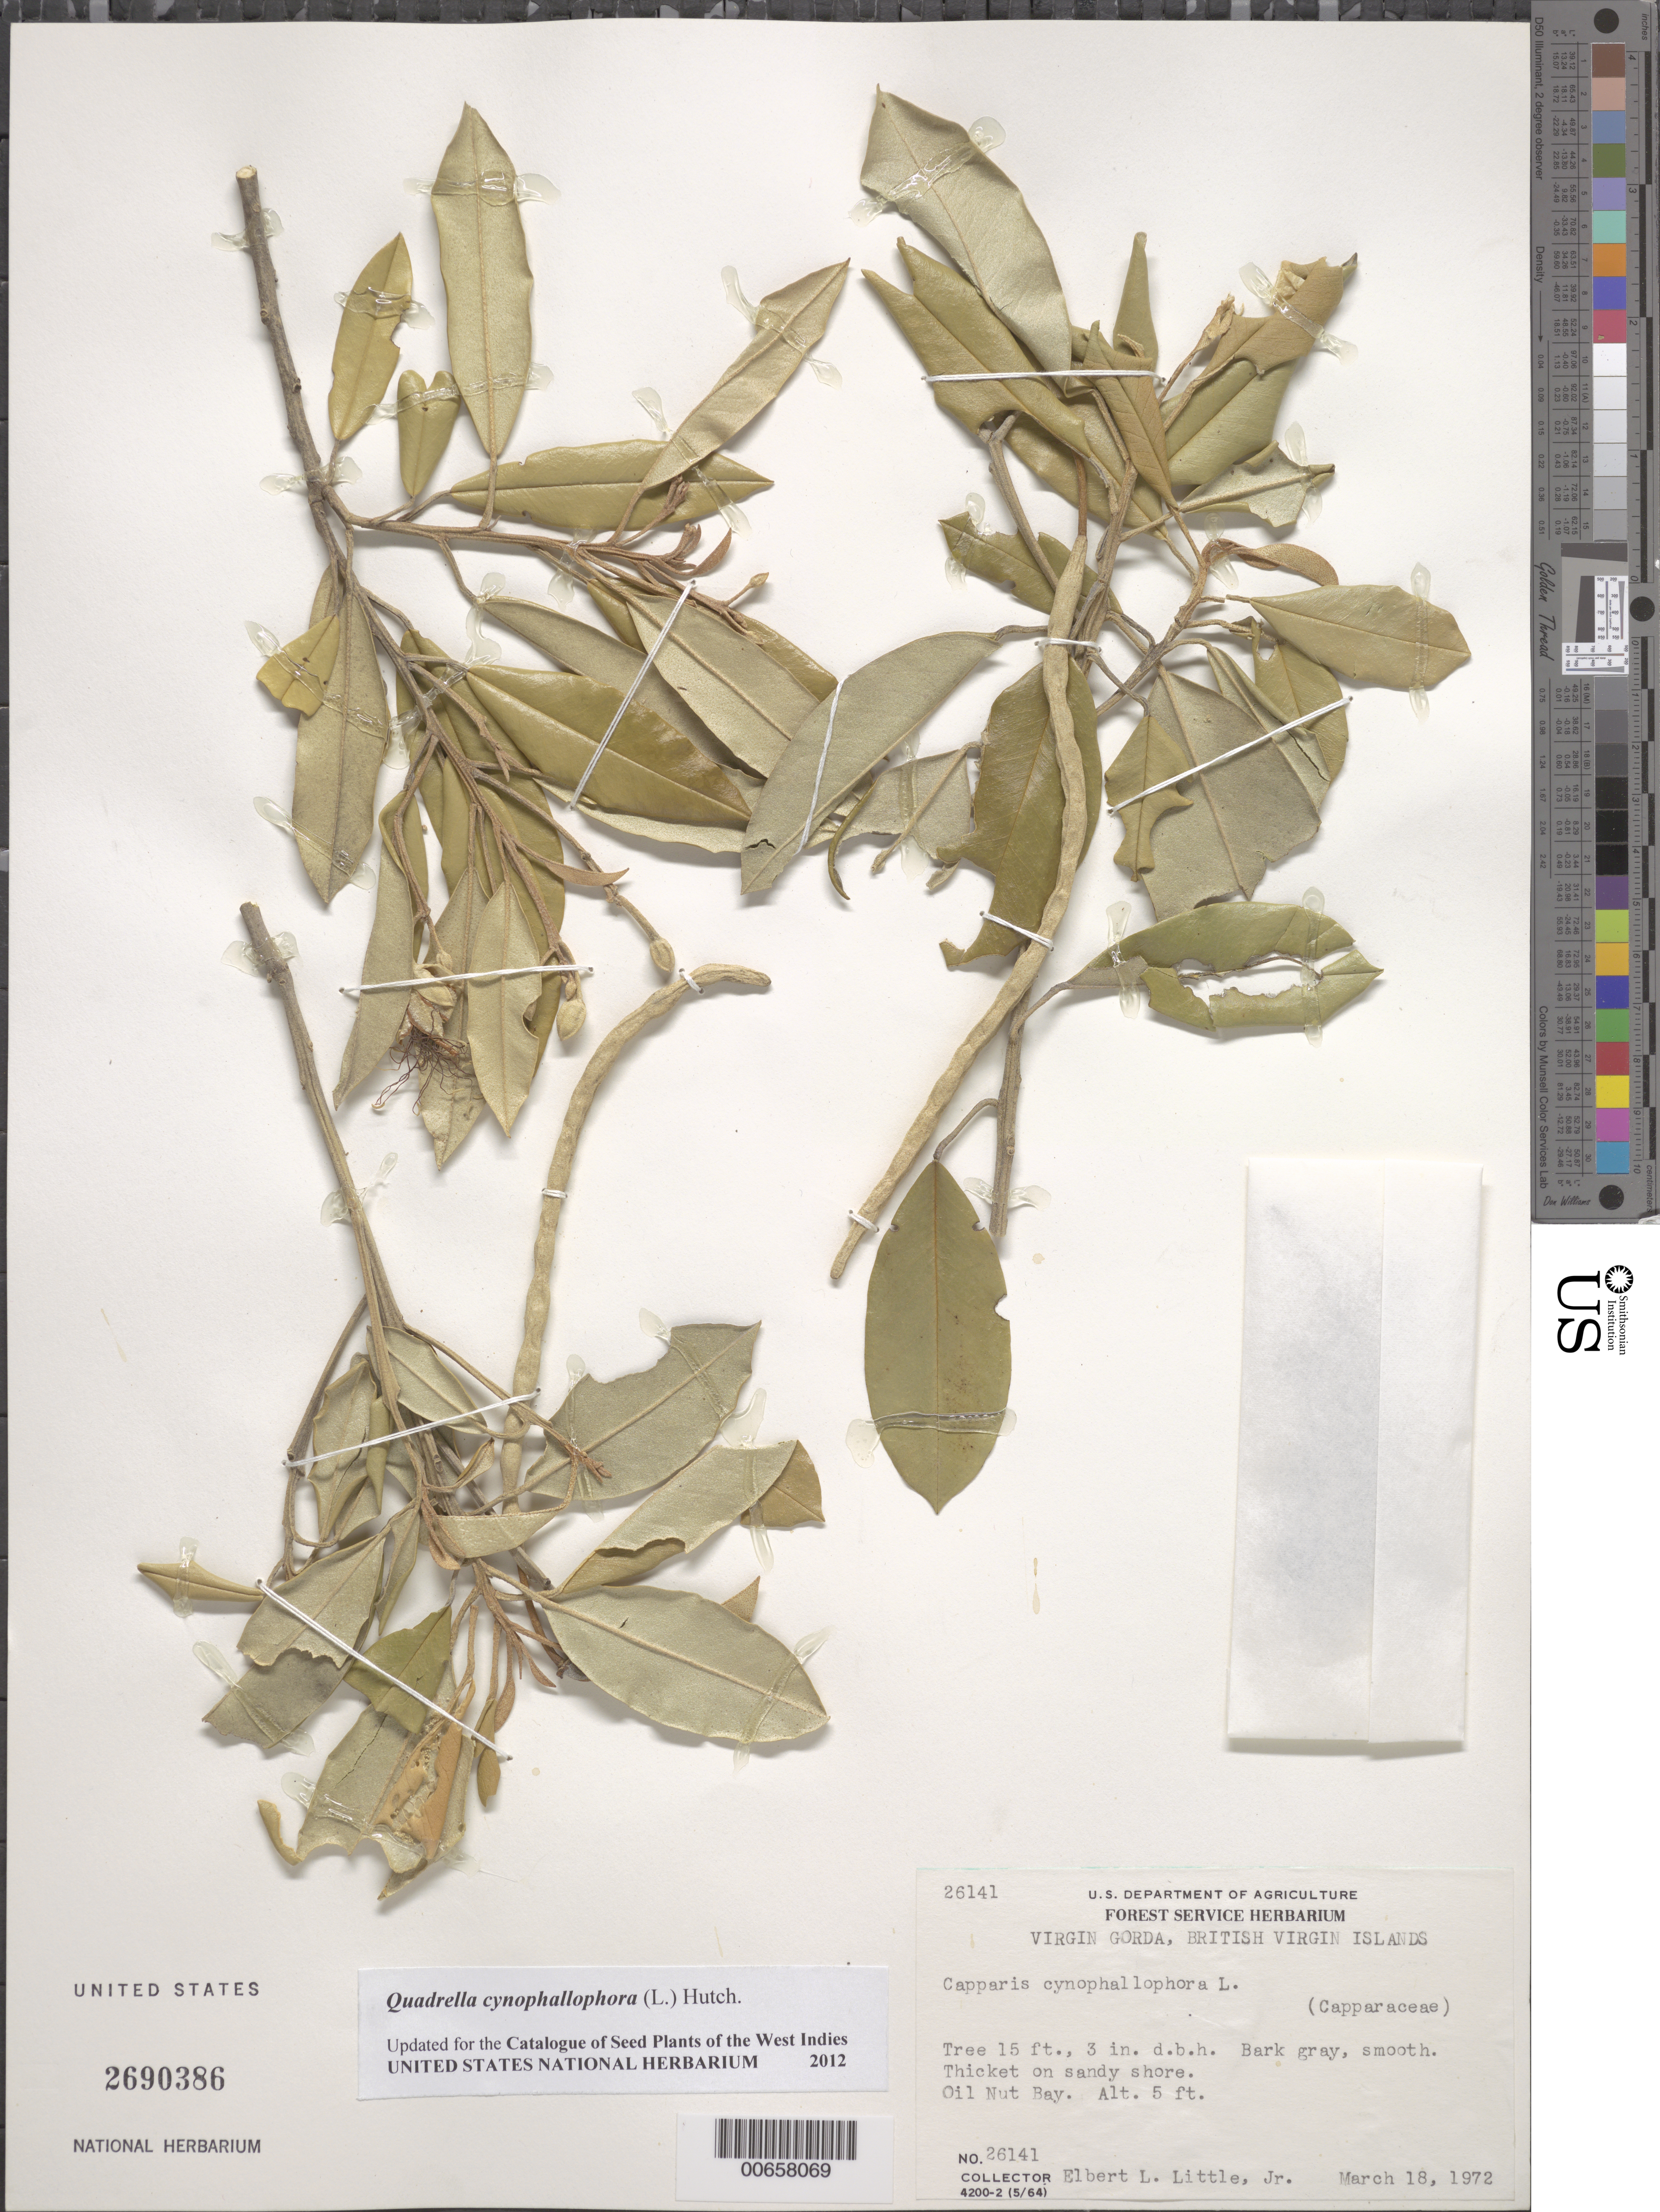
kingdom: Plantae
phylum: Tracheophyta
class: Magnoliopsida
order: Brassicales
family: Capparaceae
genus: Capparis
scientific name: Capparis cynophallophora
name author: L.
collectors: E. L. Little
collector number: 26141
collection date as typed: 18 Mar 1972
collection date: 1972-03-18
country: British Virgin Islands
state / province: Virgin Gorda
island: Virgin Gorda Island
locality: Oil Nut Bay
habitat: Sandy shore, thicket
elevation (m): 2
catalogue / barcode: US 2690386